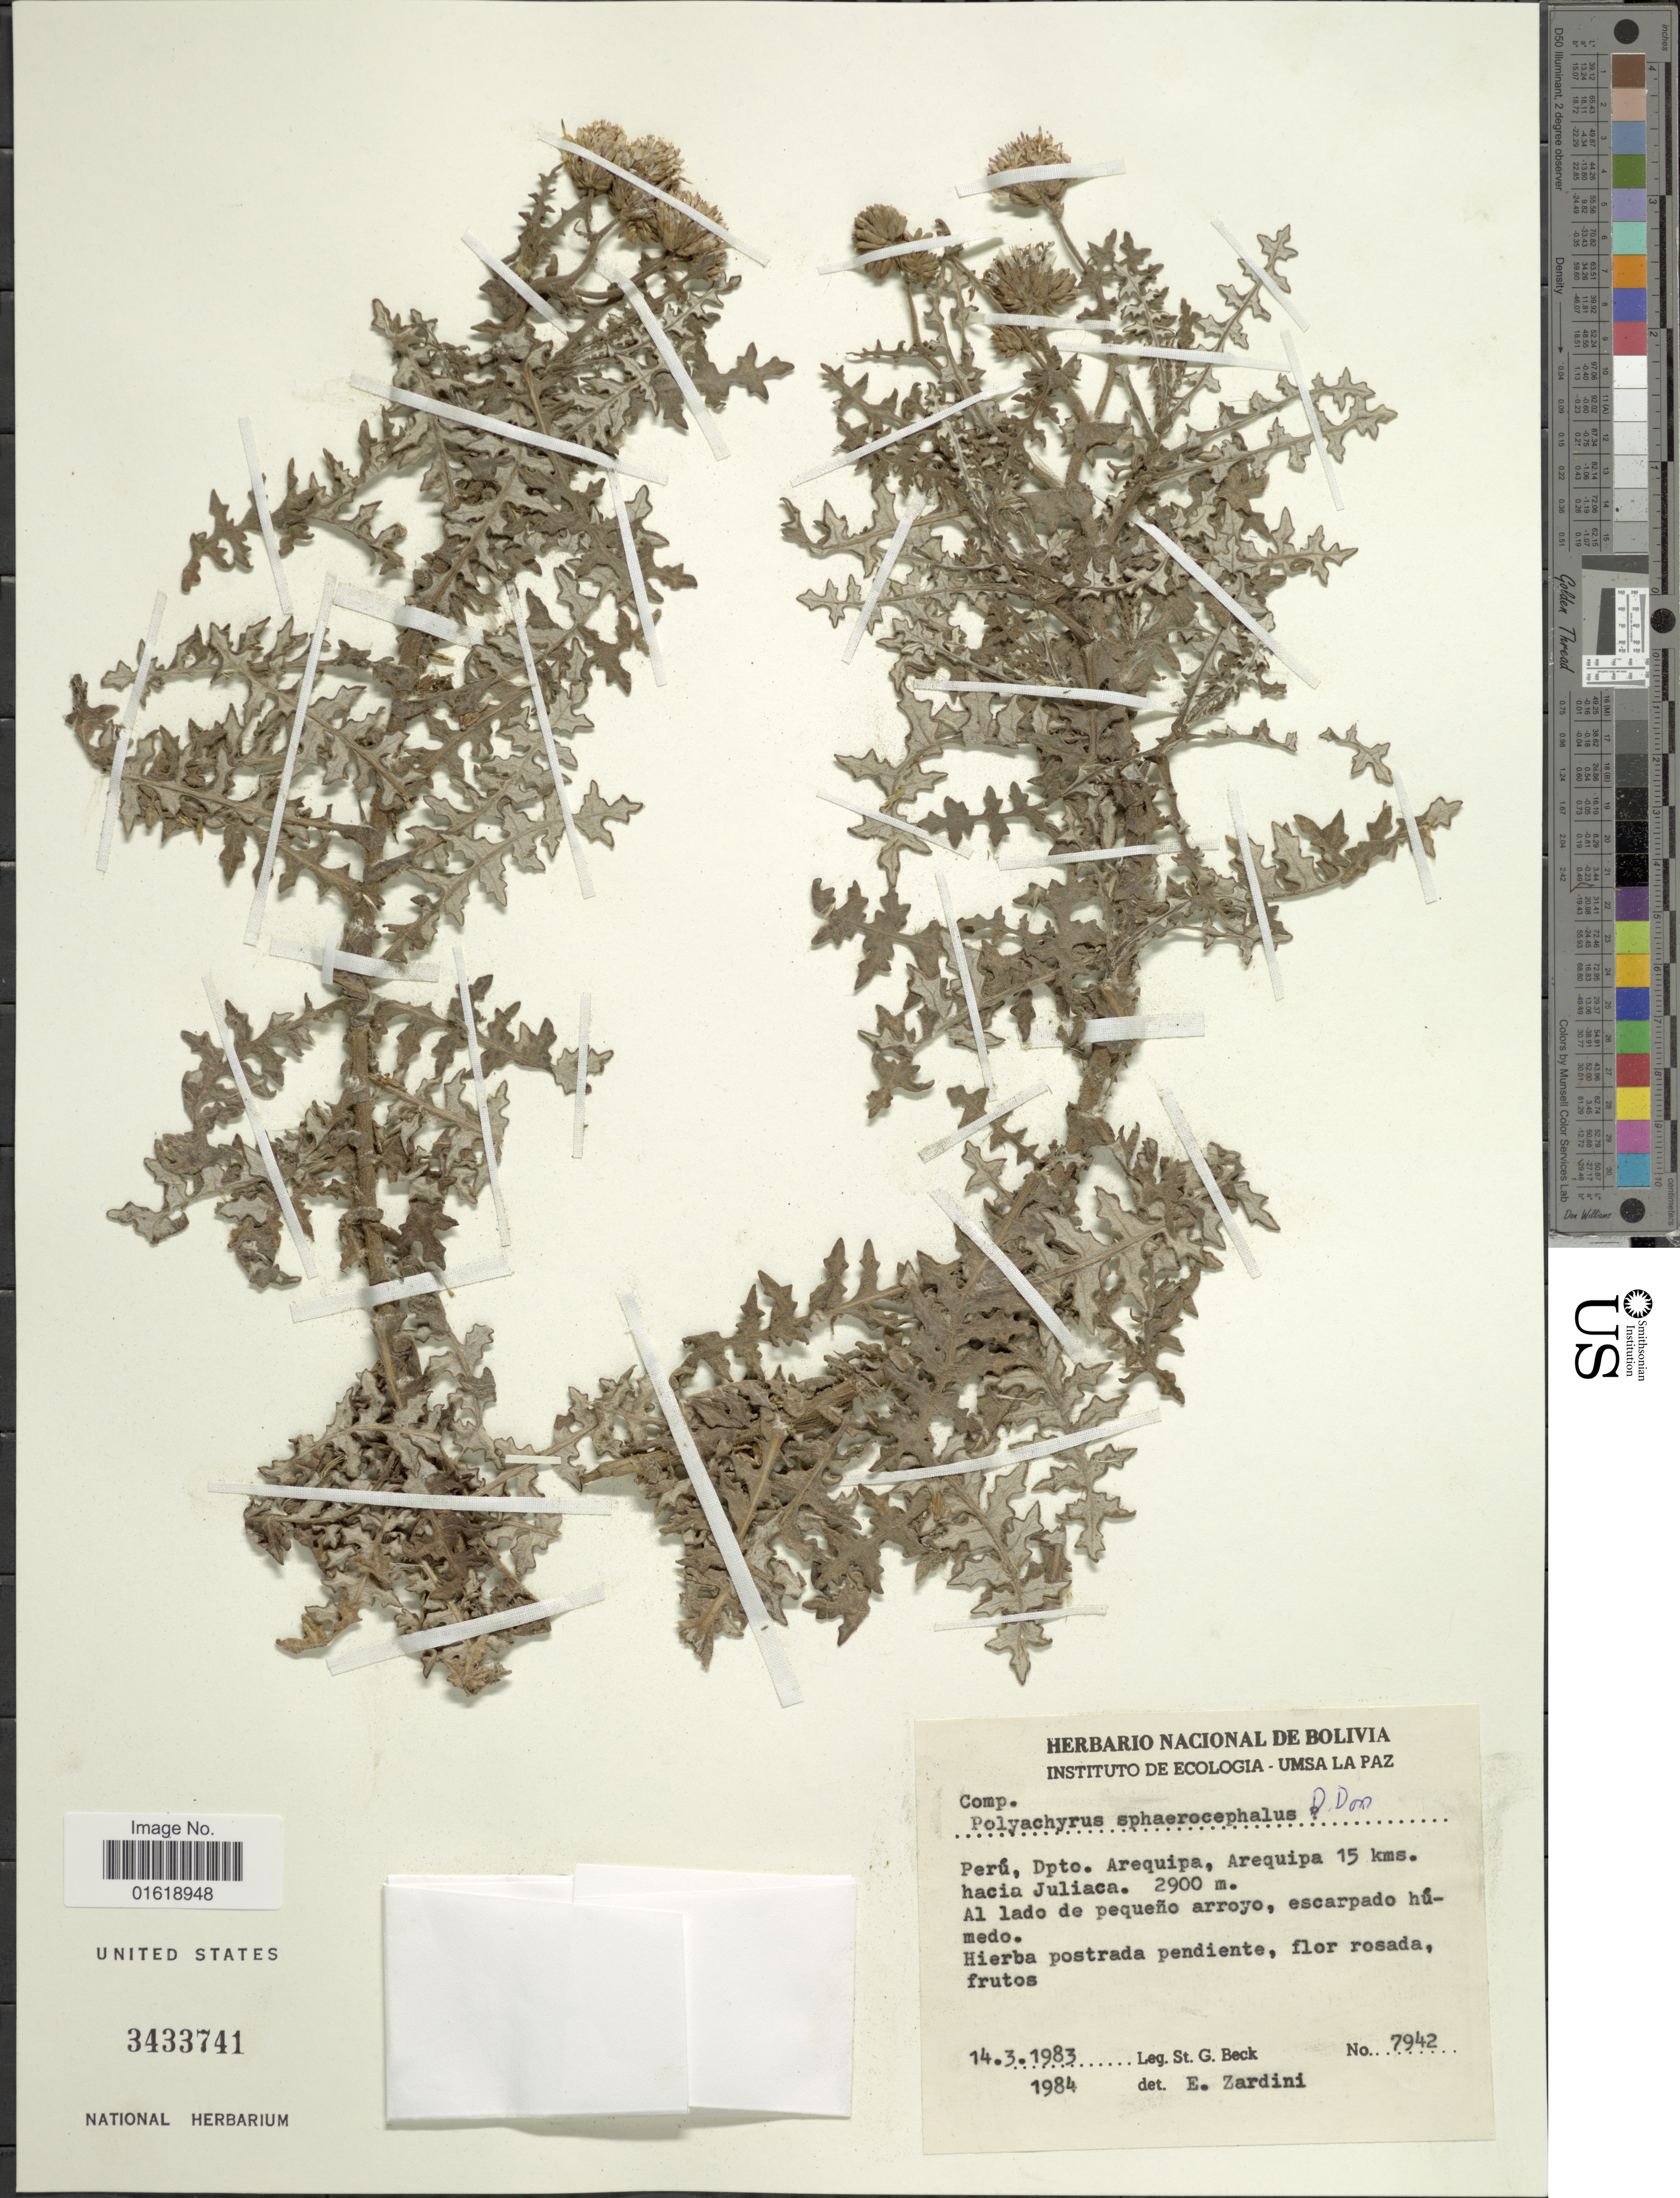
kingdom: Plantae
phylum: Tracheophyta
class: Magnoliopsida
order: Asterales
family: Asteraceae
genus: Polyachyrus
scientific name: Polyachyrus sphaerocephalus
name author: D. Don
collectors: S. G. Beck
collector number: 7942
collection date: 1983-03-14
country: Peru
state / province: Arequipa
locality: Perú, Dpto. Arequipa, Arequipa 15 kms. hacia Juliaca.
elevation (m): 2900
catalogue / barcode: US 3433741